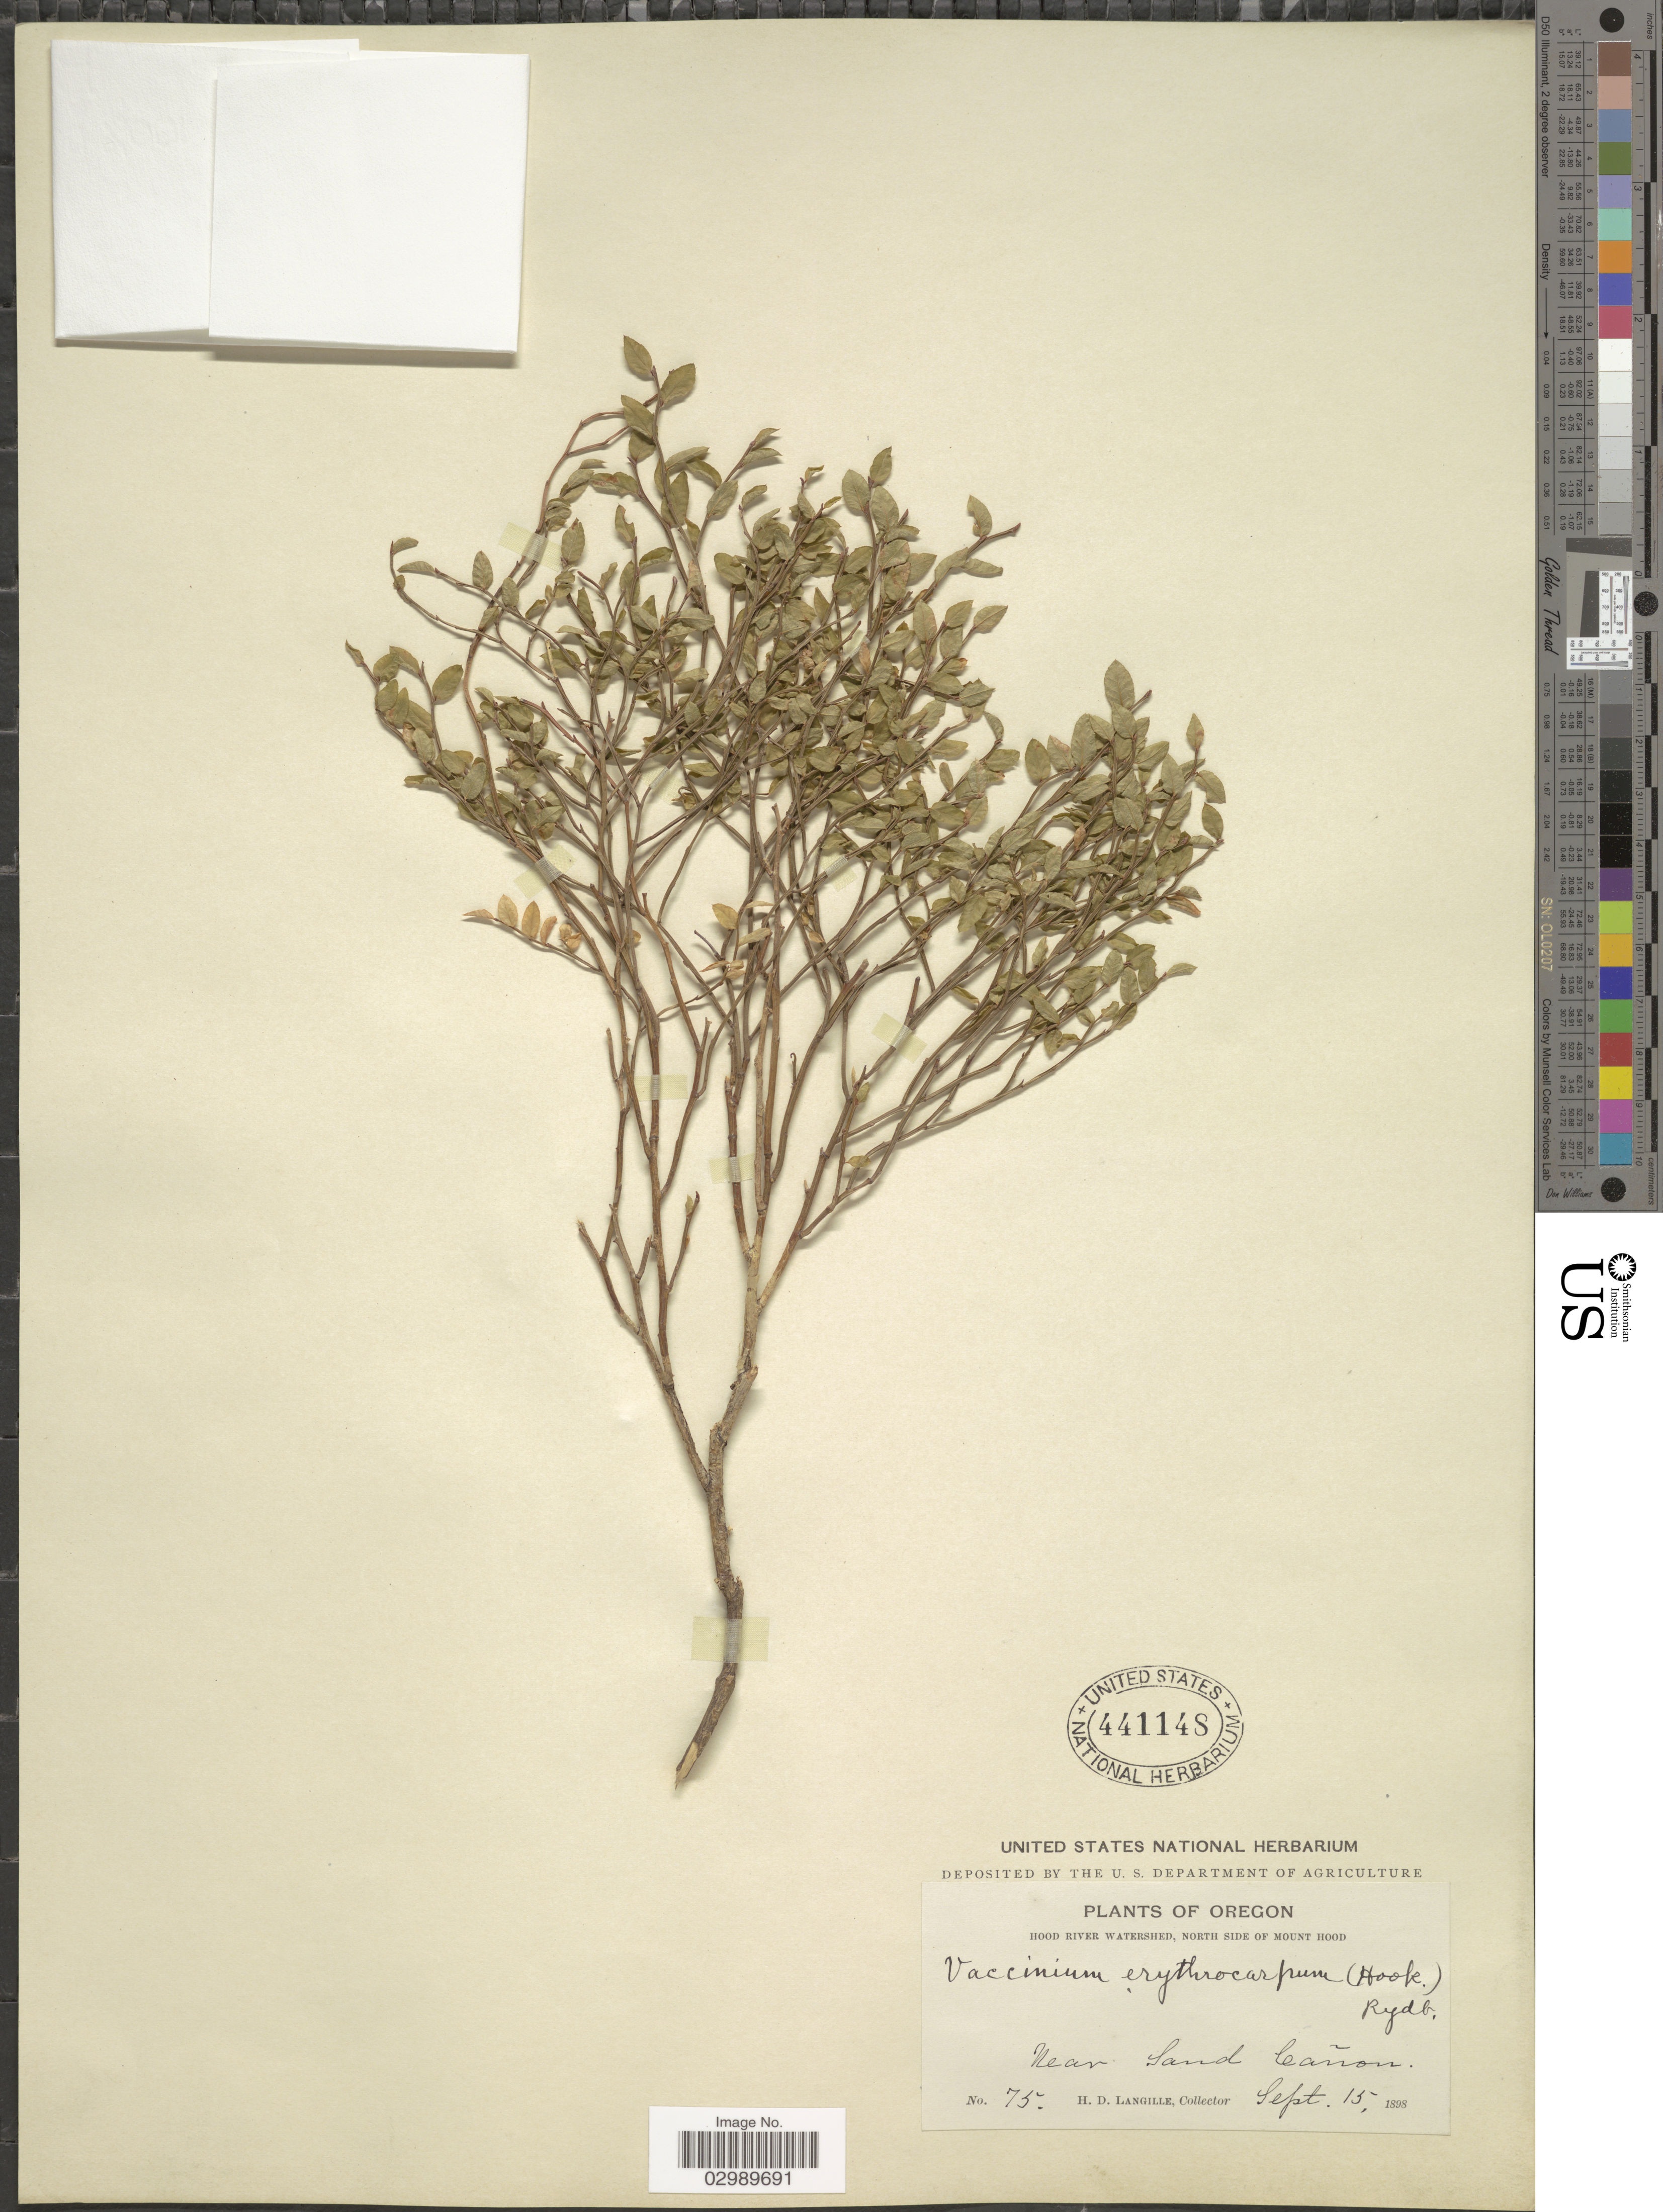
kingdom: Plantae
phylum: Tracheophyta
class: Magnoliopsida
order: Ericales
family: Ericaceae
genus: Vaccinium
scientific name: Vaccinium scoparium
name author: Leiberg ex Coville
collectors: H. Langille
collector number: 75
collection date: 1898-09-15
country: United States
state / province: Oregon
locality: Hood River Watershed, North side of Mount Hood. Near Sand Cañon.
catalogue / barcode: US 441148